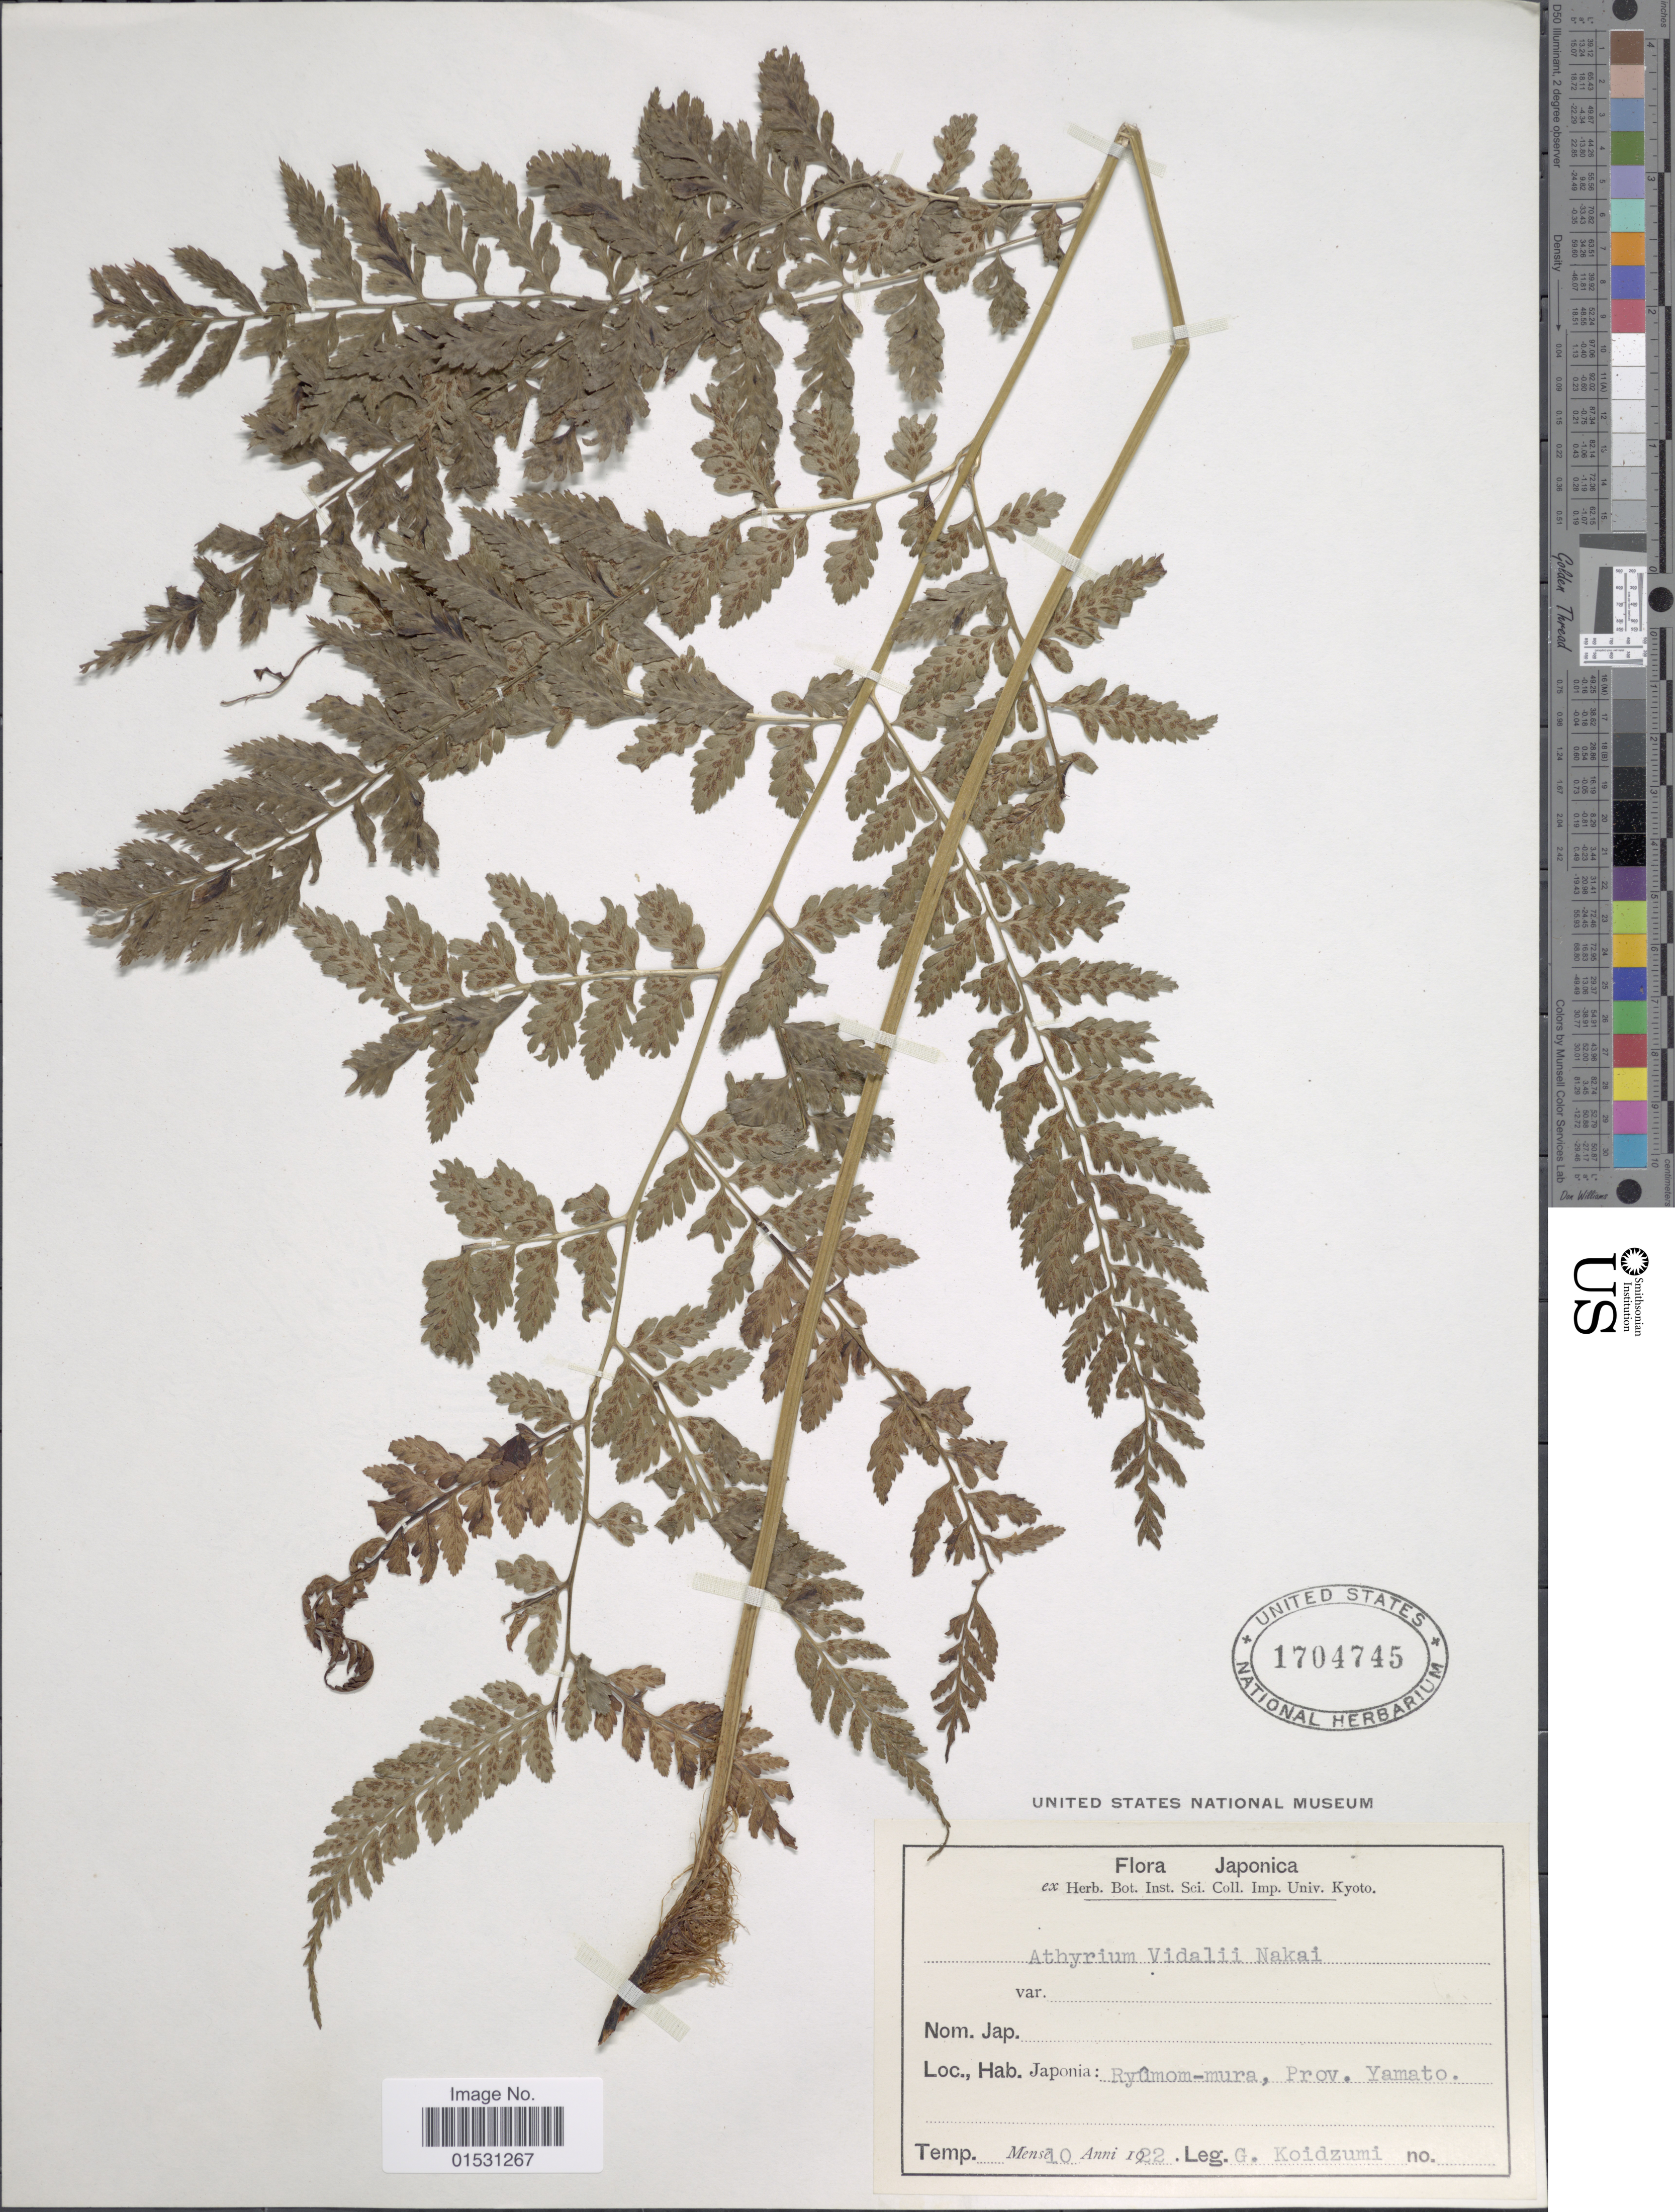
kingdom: Plantae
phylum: Tracheophyta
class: Polypodiopsida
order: Polypodiales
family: Athyriaceae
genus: Athyrium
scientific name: Athyrium vidalii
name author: (Franch. & Sav.) Nakai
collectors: G. Koidzumi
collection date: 1922-10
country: Japan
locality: Japonica. Japonia: Ryumom-mura, Prov. Yamato.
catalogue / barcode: US 1704745